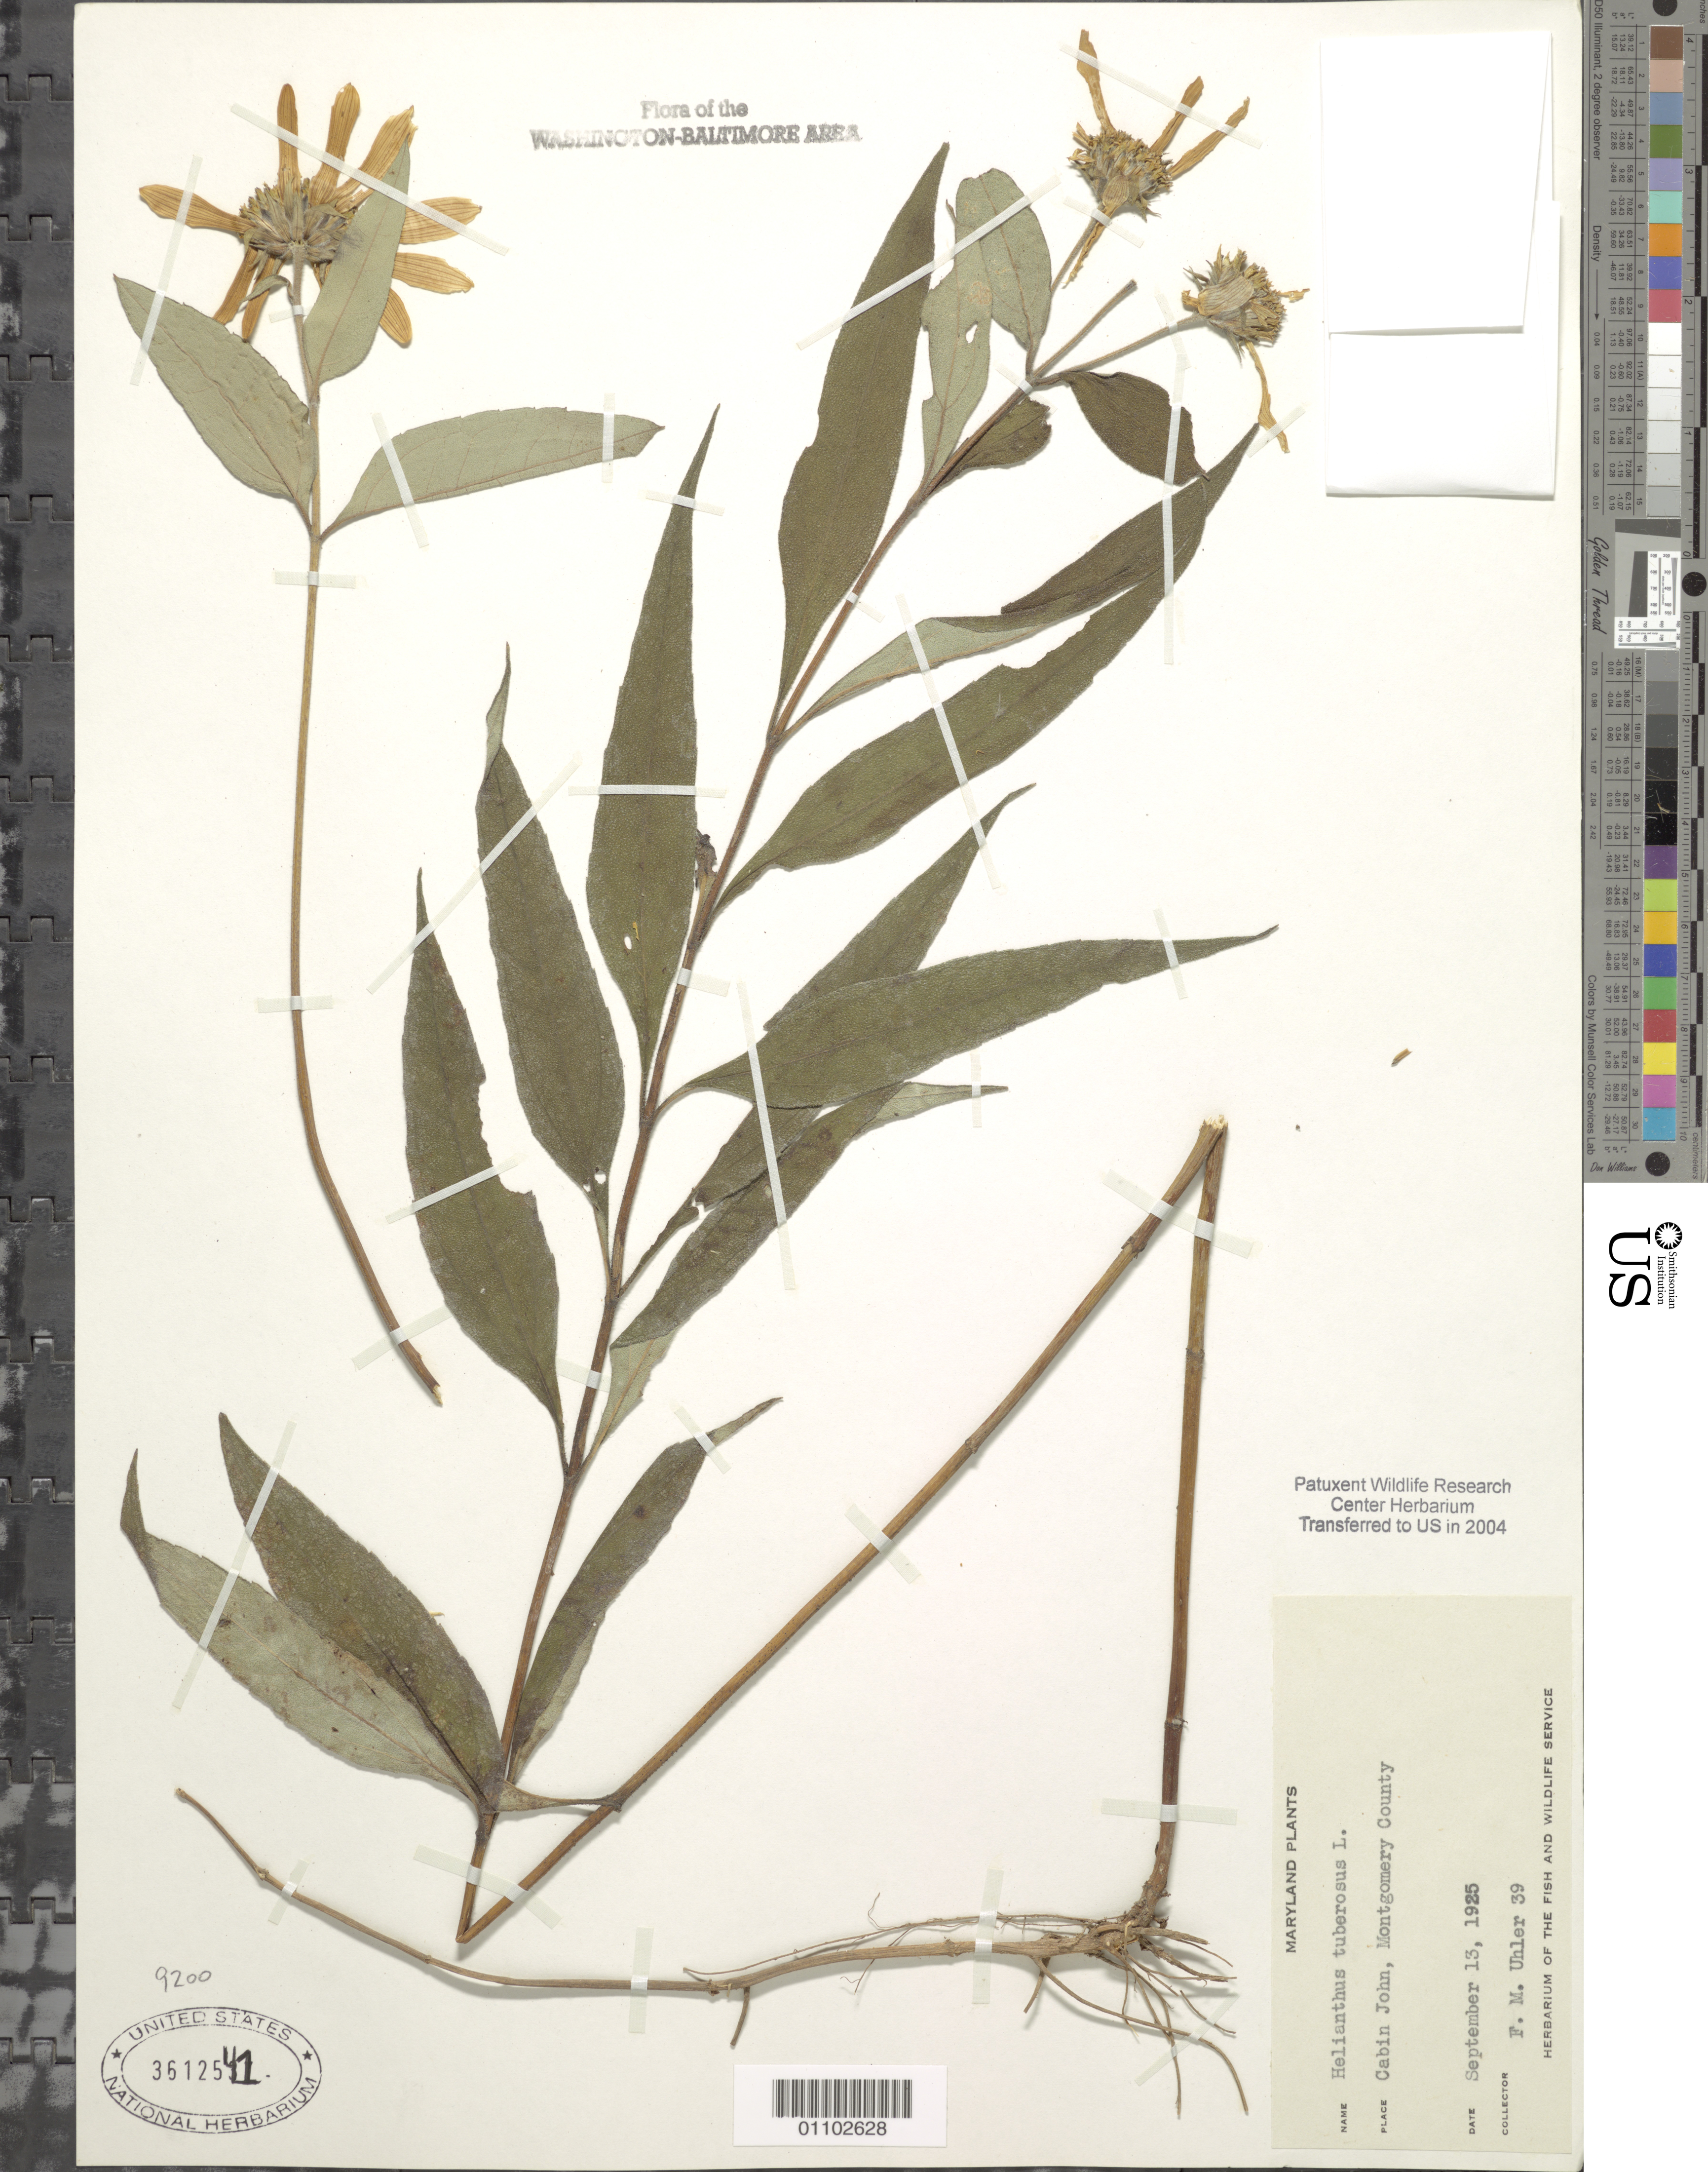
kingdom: Plantae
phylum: Tracheophyta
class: Magnoliopsida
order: Asterales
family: Asteraceae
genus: Helianthus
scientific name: Helianthus tuberosus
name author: L.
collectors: F. M. Uhler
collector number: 39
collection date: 1925-09-13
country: United States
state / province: Maryland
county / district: Montgomery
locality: Cabin John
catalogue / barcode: US 3612541